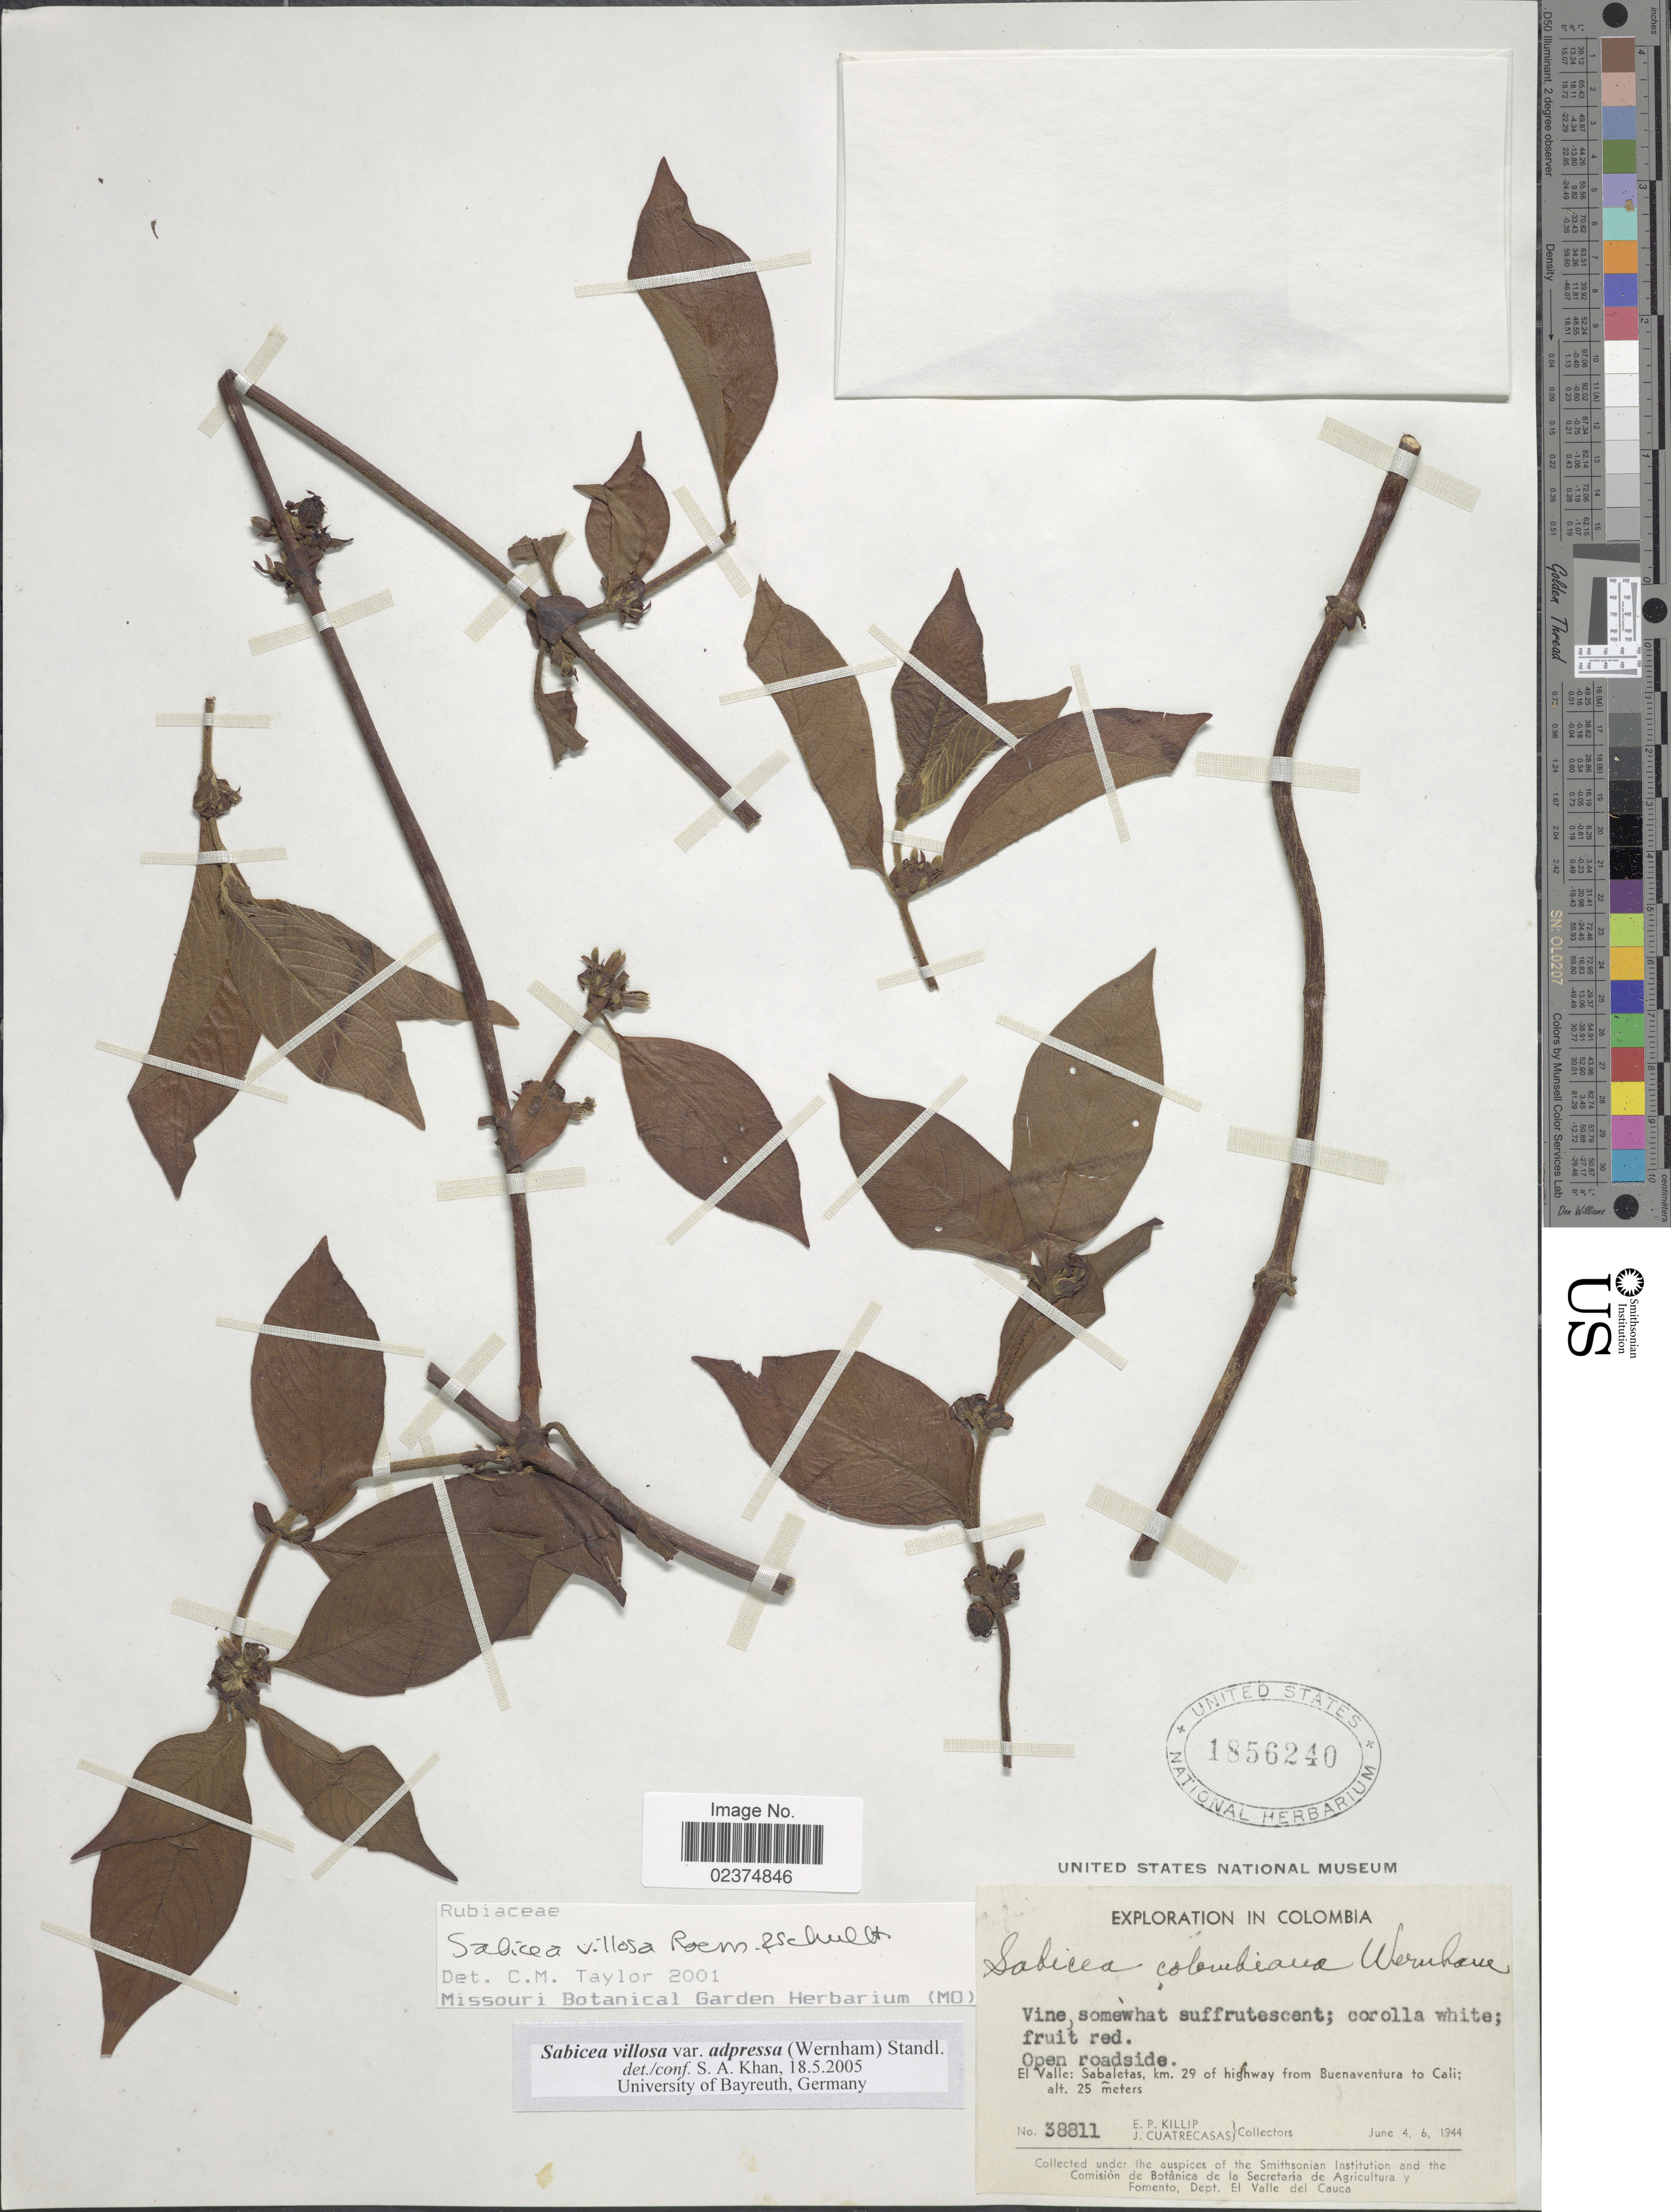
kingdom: Plantae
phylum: Tracheophyta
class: Magnoliopsida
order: Gentianales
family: Rubiaceae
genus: Sabicea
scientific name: Sabicea villosa var. adpressa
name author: (Wernham) Standl.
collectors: E. P. Killip & J. Cuatrecasas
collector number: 38811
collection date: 1944-06-04/1944-06-06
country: Colombia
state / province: Valle del Cauca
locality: El Valle: Sabaletas, km. 29 of highway from Buenaventura to Cali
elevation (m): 25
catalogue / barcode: US 1856240